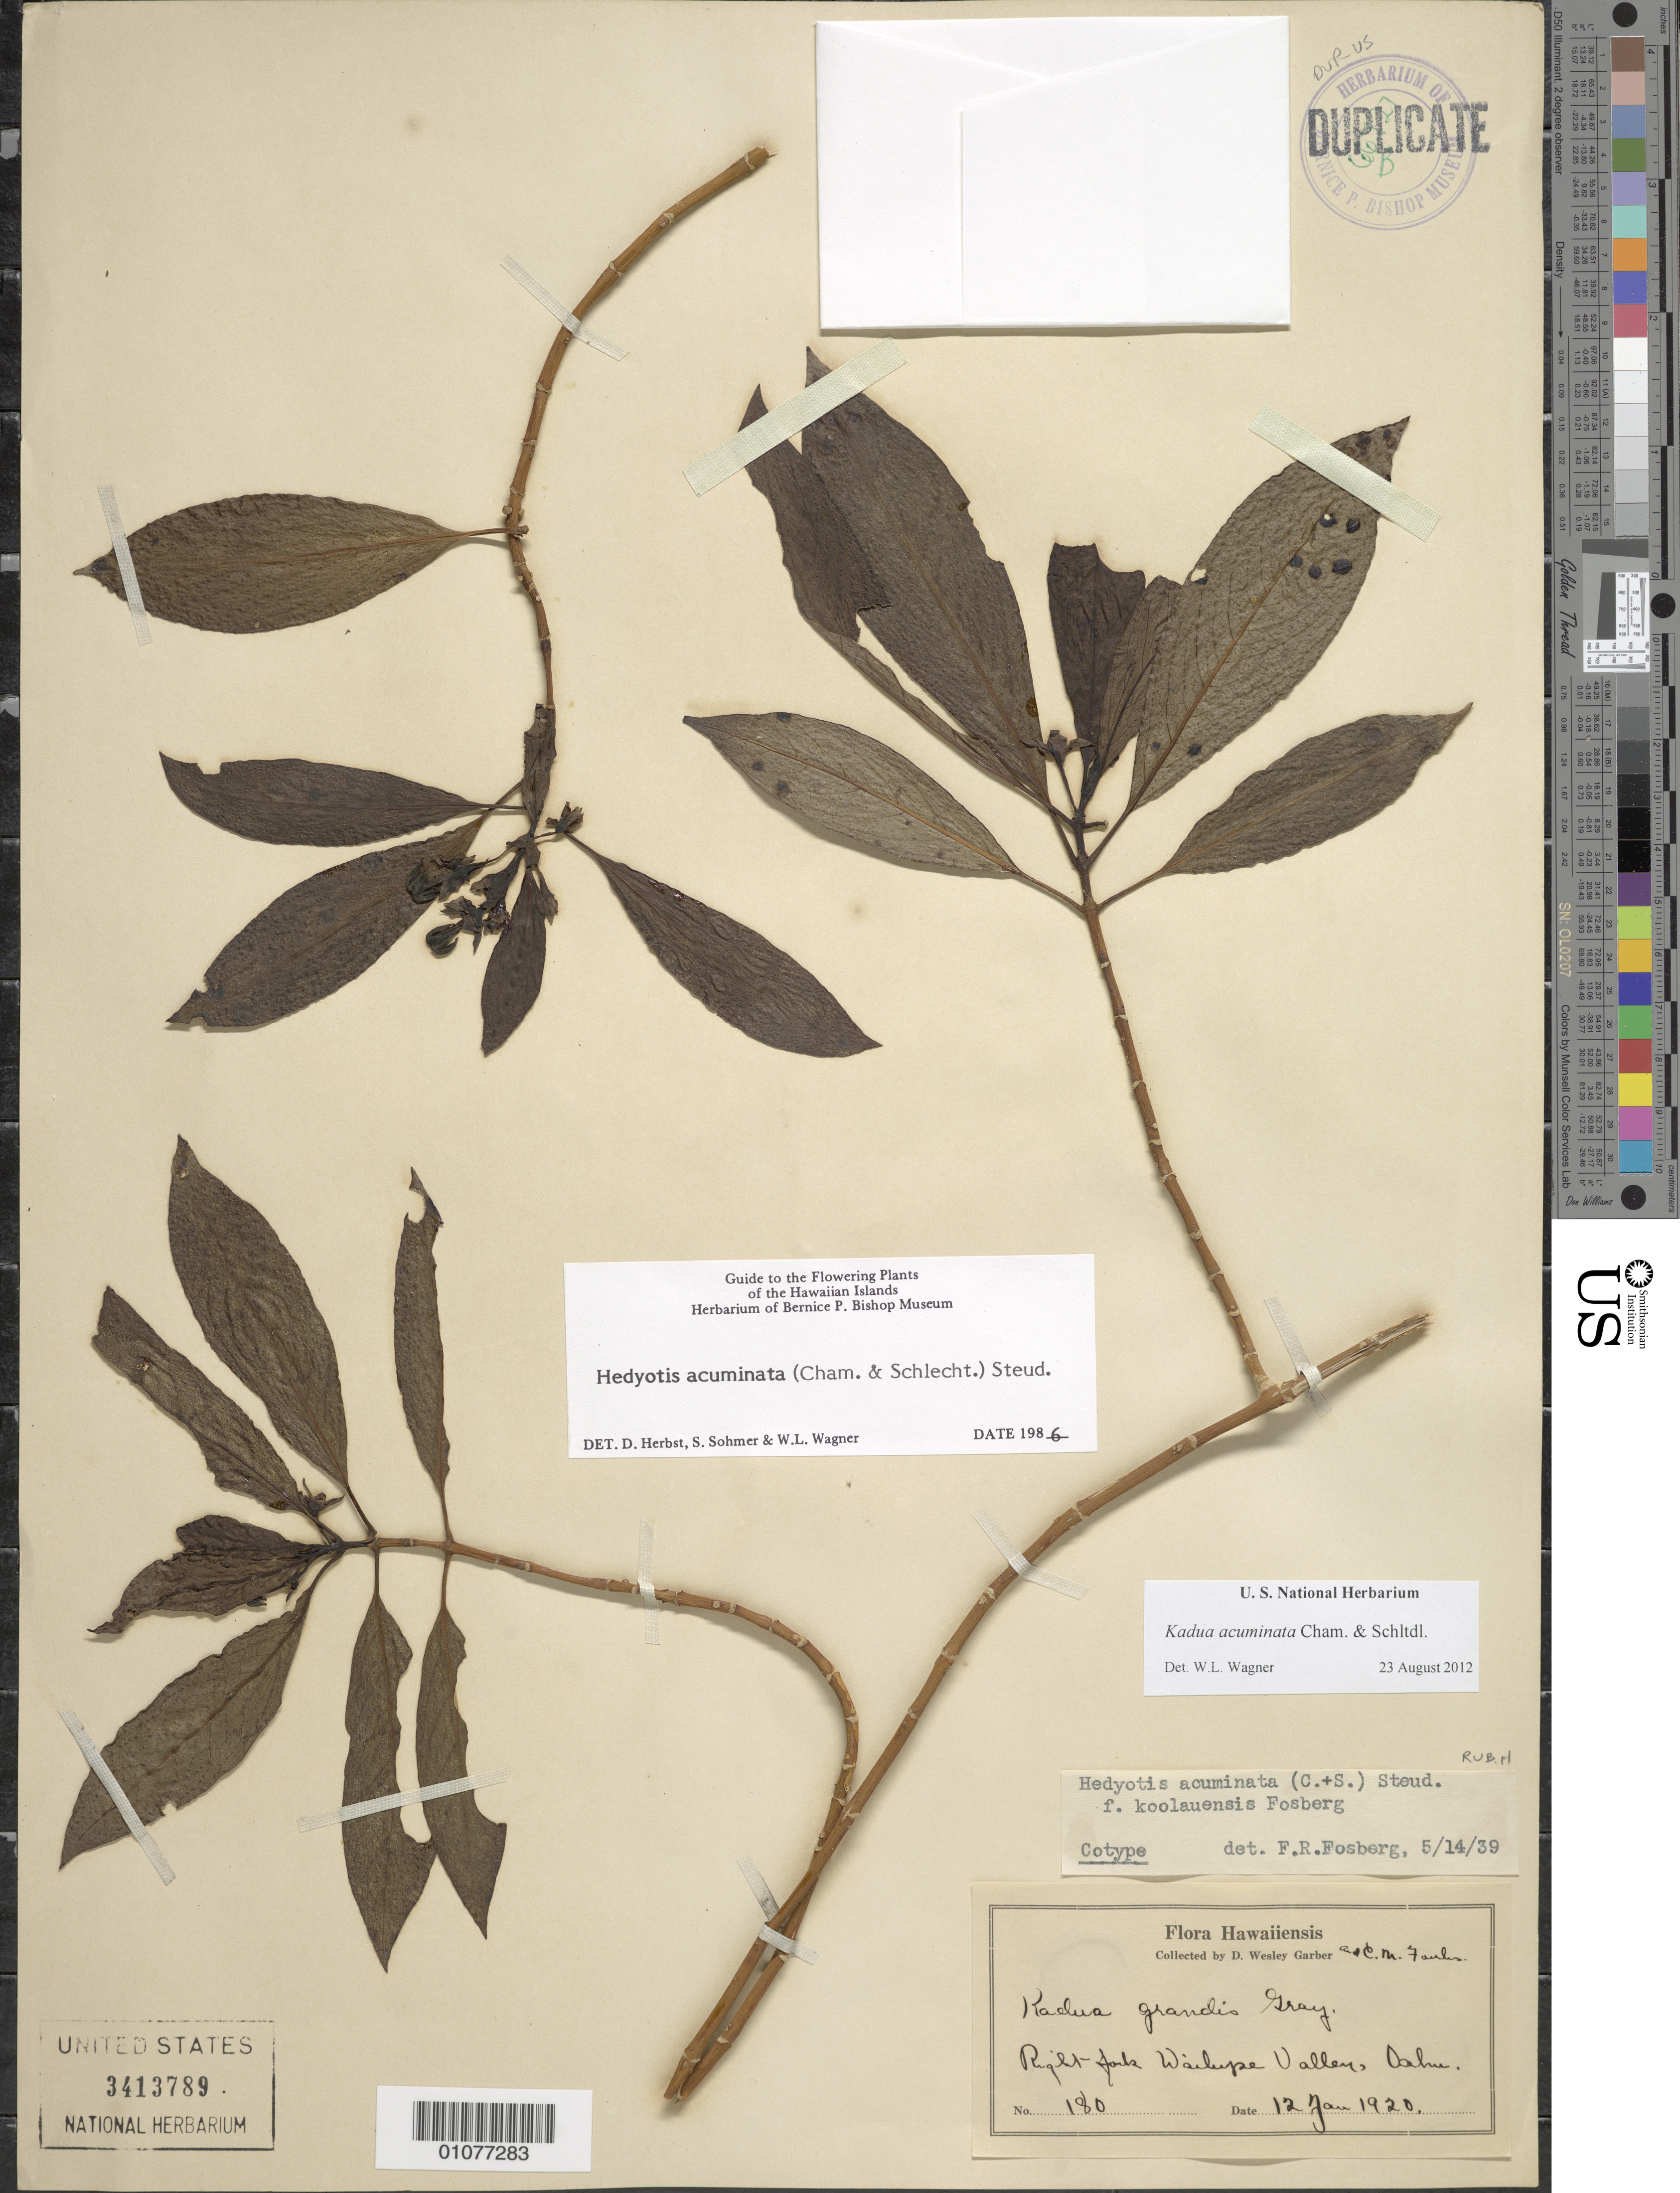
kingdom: Plantae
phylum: Tracheophyta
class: Magnoliopsida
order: Gentianales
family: Rubiaceae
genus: Kadua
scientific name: Kadua acuminata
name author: Cham. & Schltdl.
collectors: D. W. Garber & C. N. Forbes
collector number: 180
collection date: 1920-01-12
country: United States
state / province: Hawaii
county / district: Honolulu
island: Oahu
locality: right-fork Wailupe Valley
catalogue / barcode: US 3413789